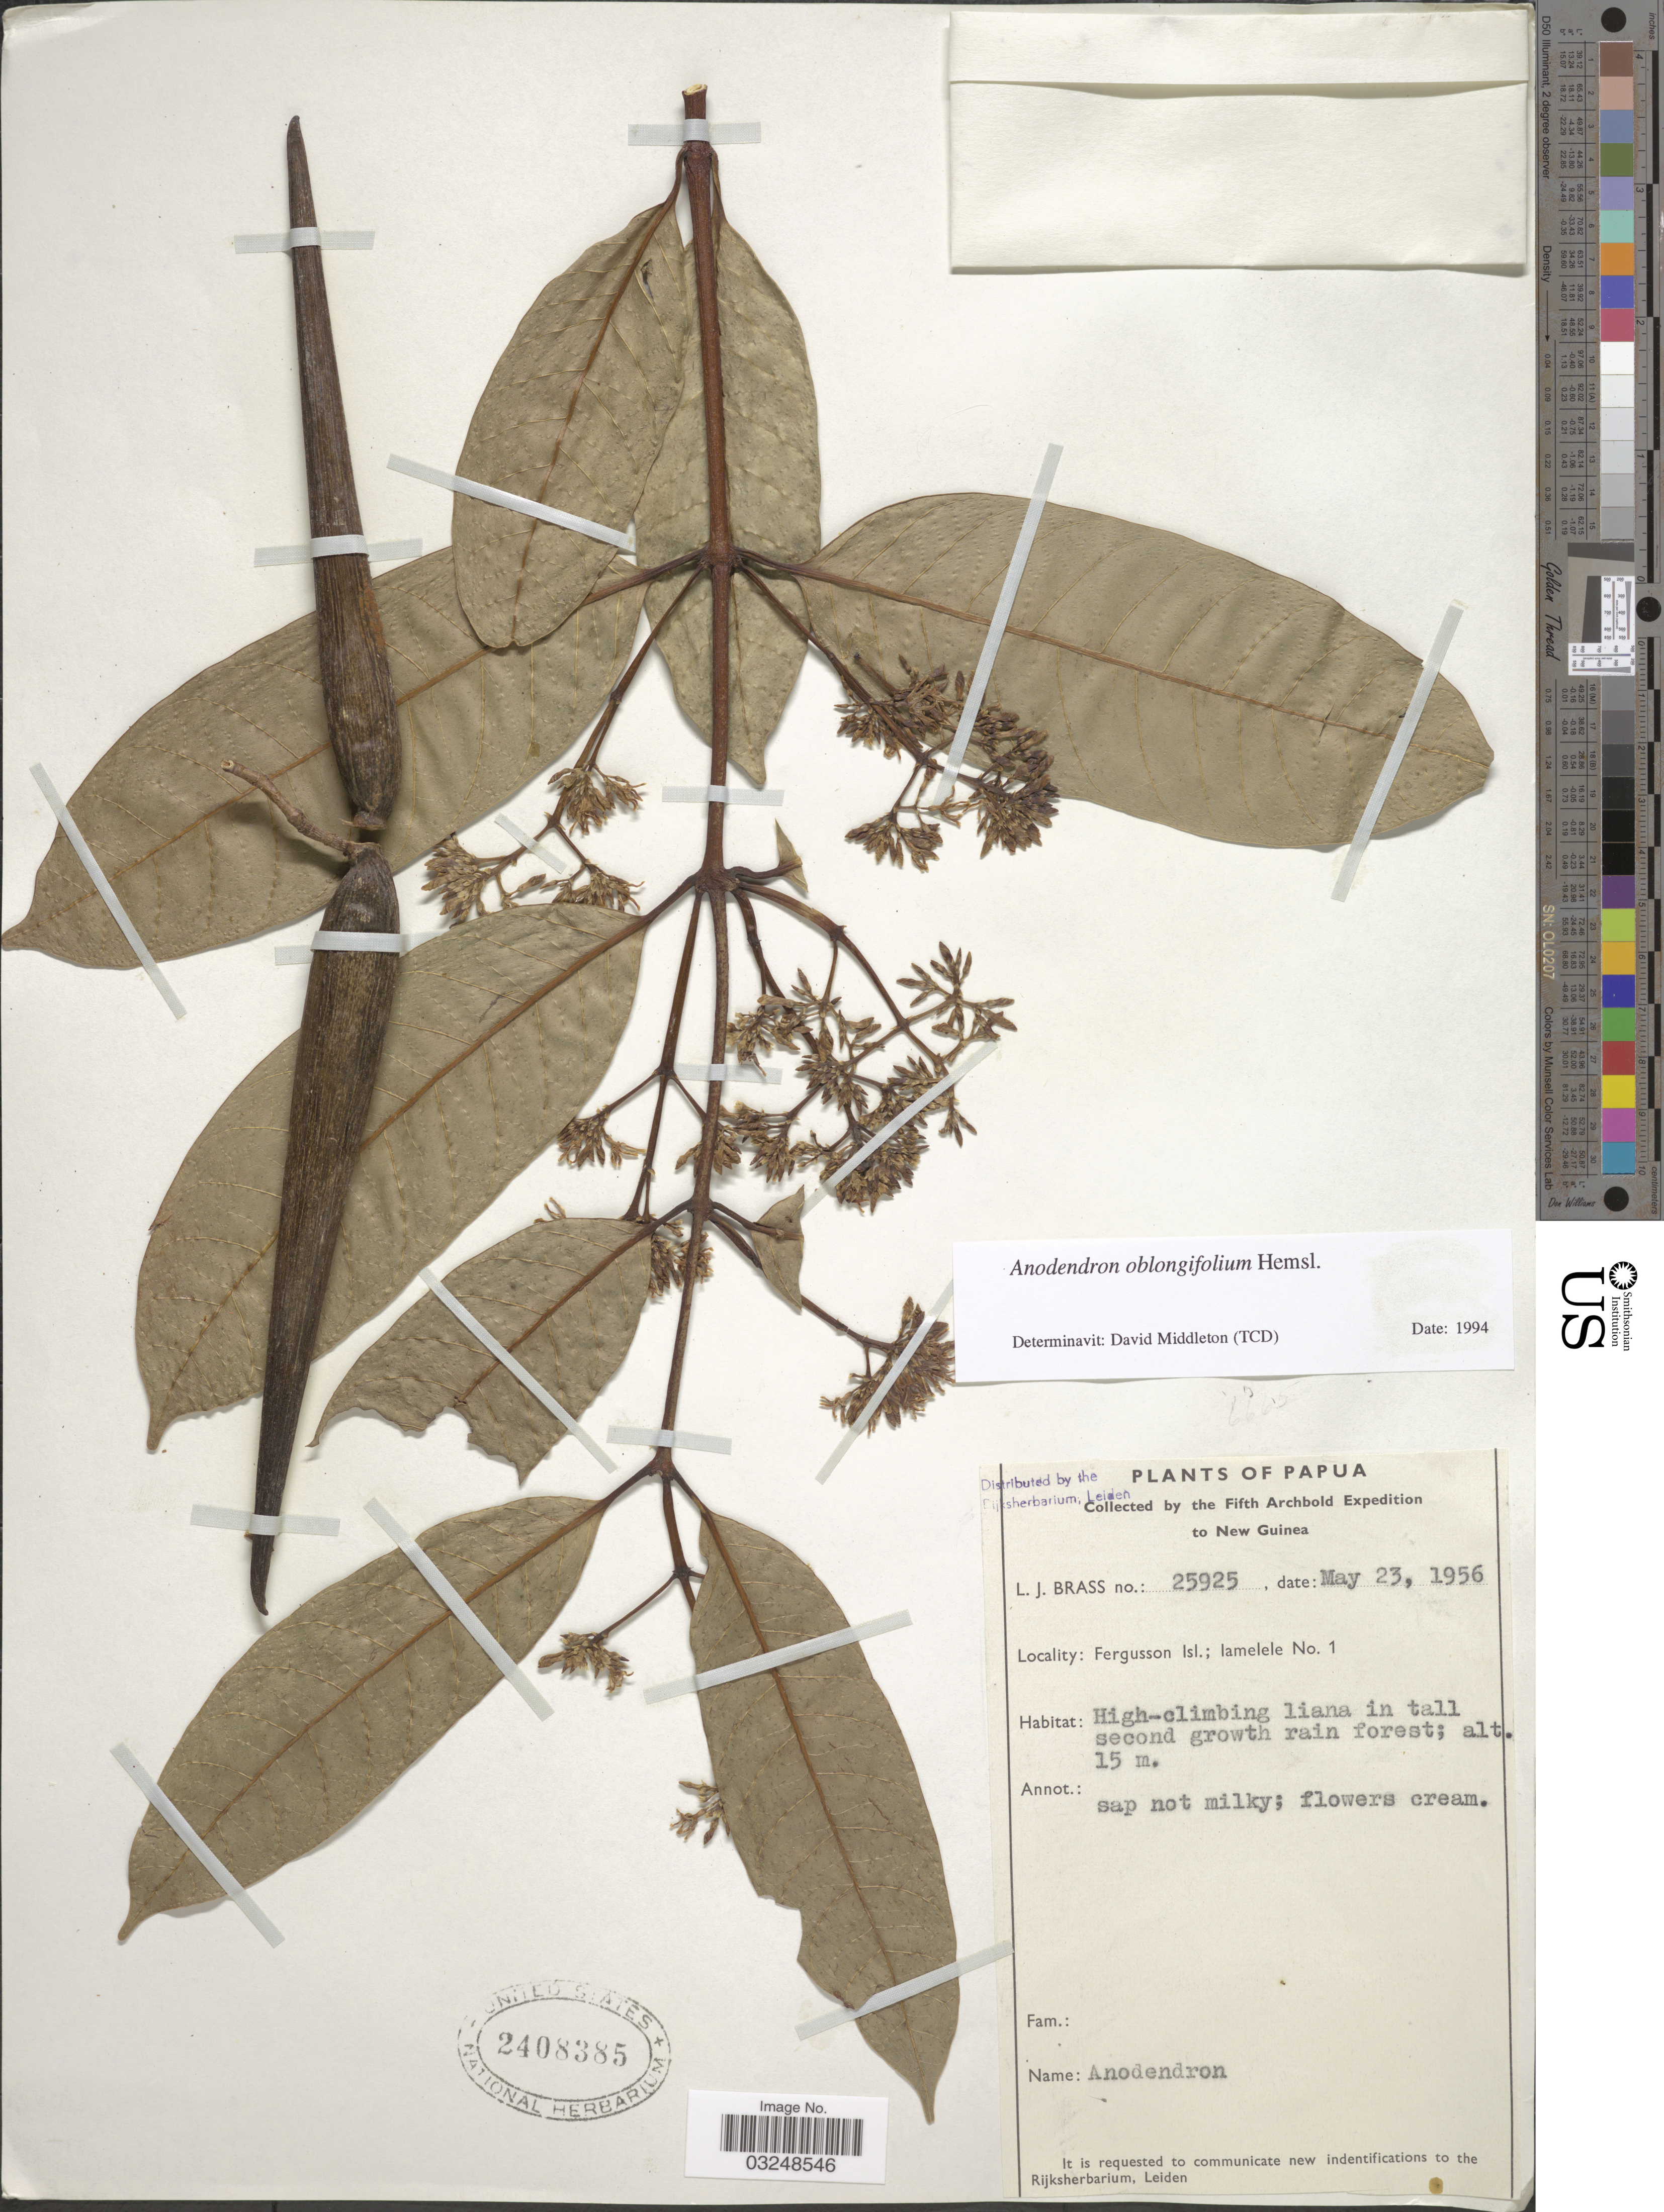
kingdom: Plantae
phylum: Tracheophyta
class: Magnoliopsida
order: Gentianales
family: Apocynaceae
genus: Anodendron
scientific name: Anodendron oblongifolium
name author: Hemsl.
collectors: L. J. Brass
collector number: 25925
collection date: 1956-05-23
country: Papua New Guinea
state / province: Milne Bay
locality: Papua, New Guinea, Fergusson Isl.; lamelede No. 1.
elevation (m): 15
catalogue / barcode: US 2408385